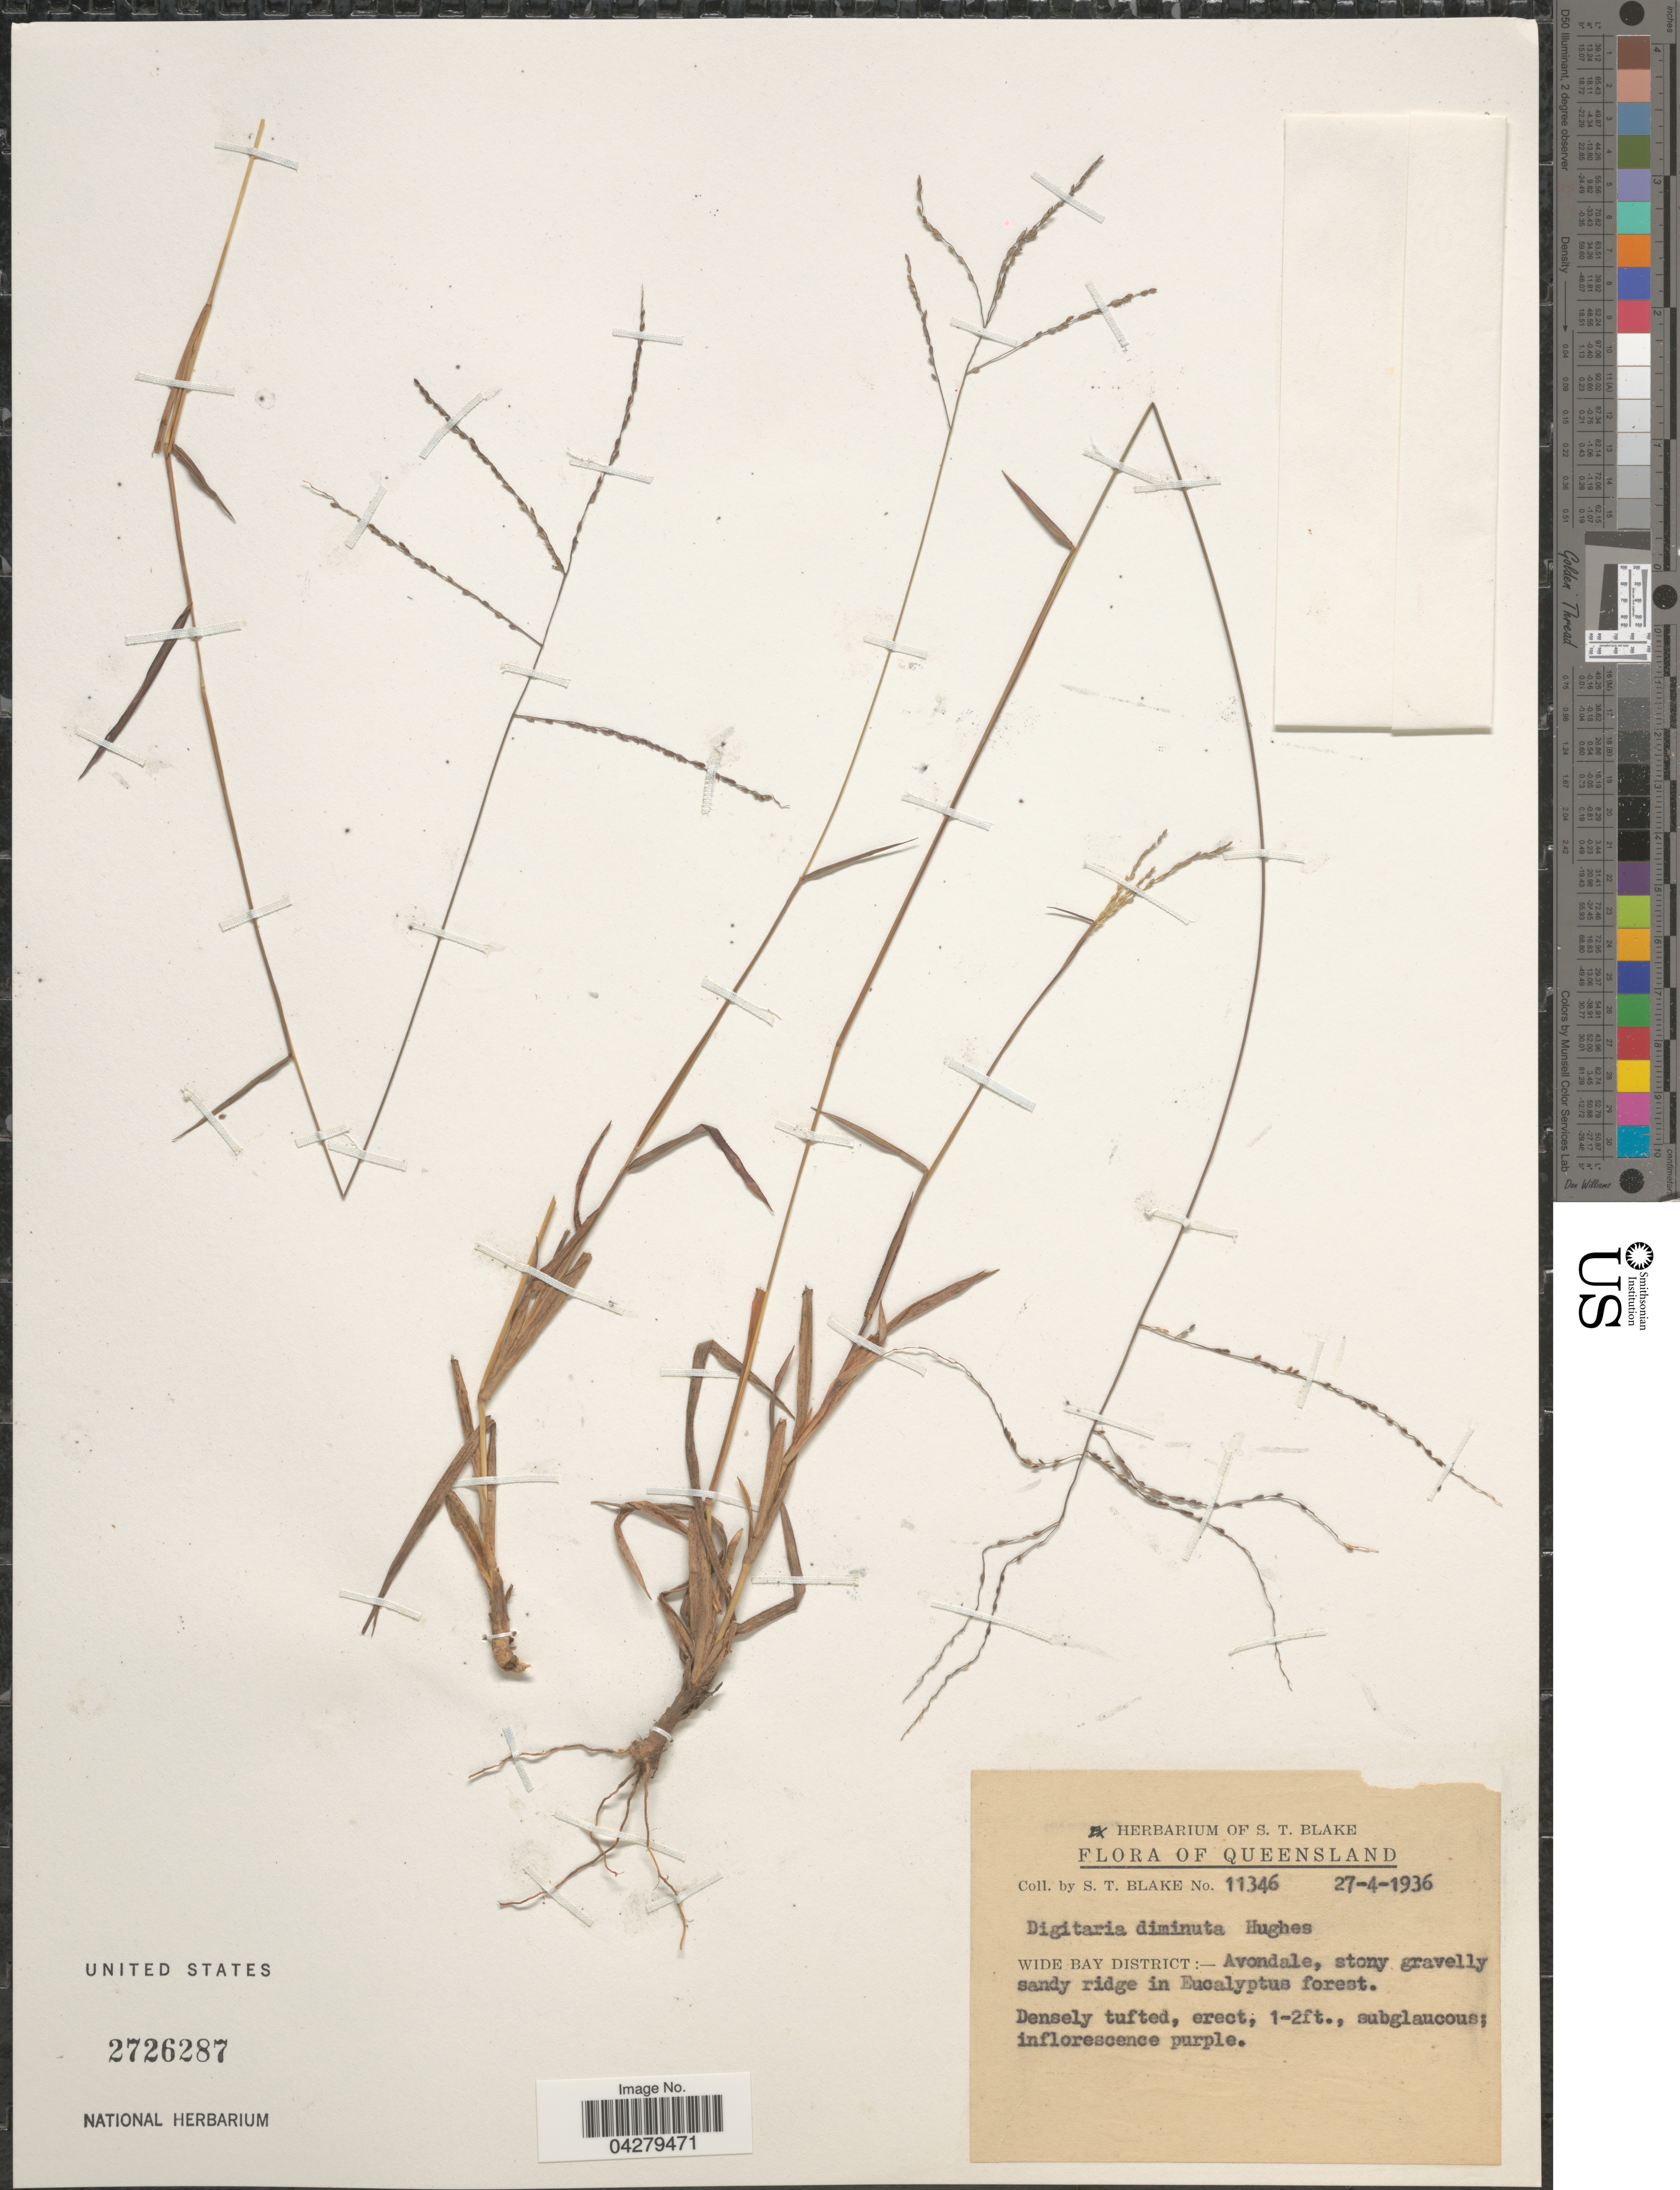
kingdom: Plantae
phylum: Tracheophyta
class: Liliopsida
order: Poales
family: Poaceae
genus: Digitaria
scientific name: Digitaria breviglumis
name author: (Domin) Henr.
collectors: S. T. Blake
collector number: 11346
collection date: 1936-04-27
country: Australia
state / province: Queensland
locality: Wide Bay District: - Avondale.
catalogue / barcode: US 2726287